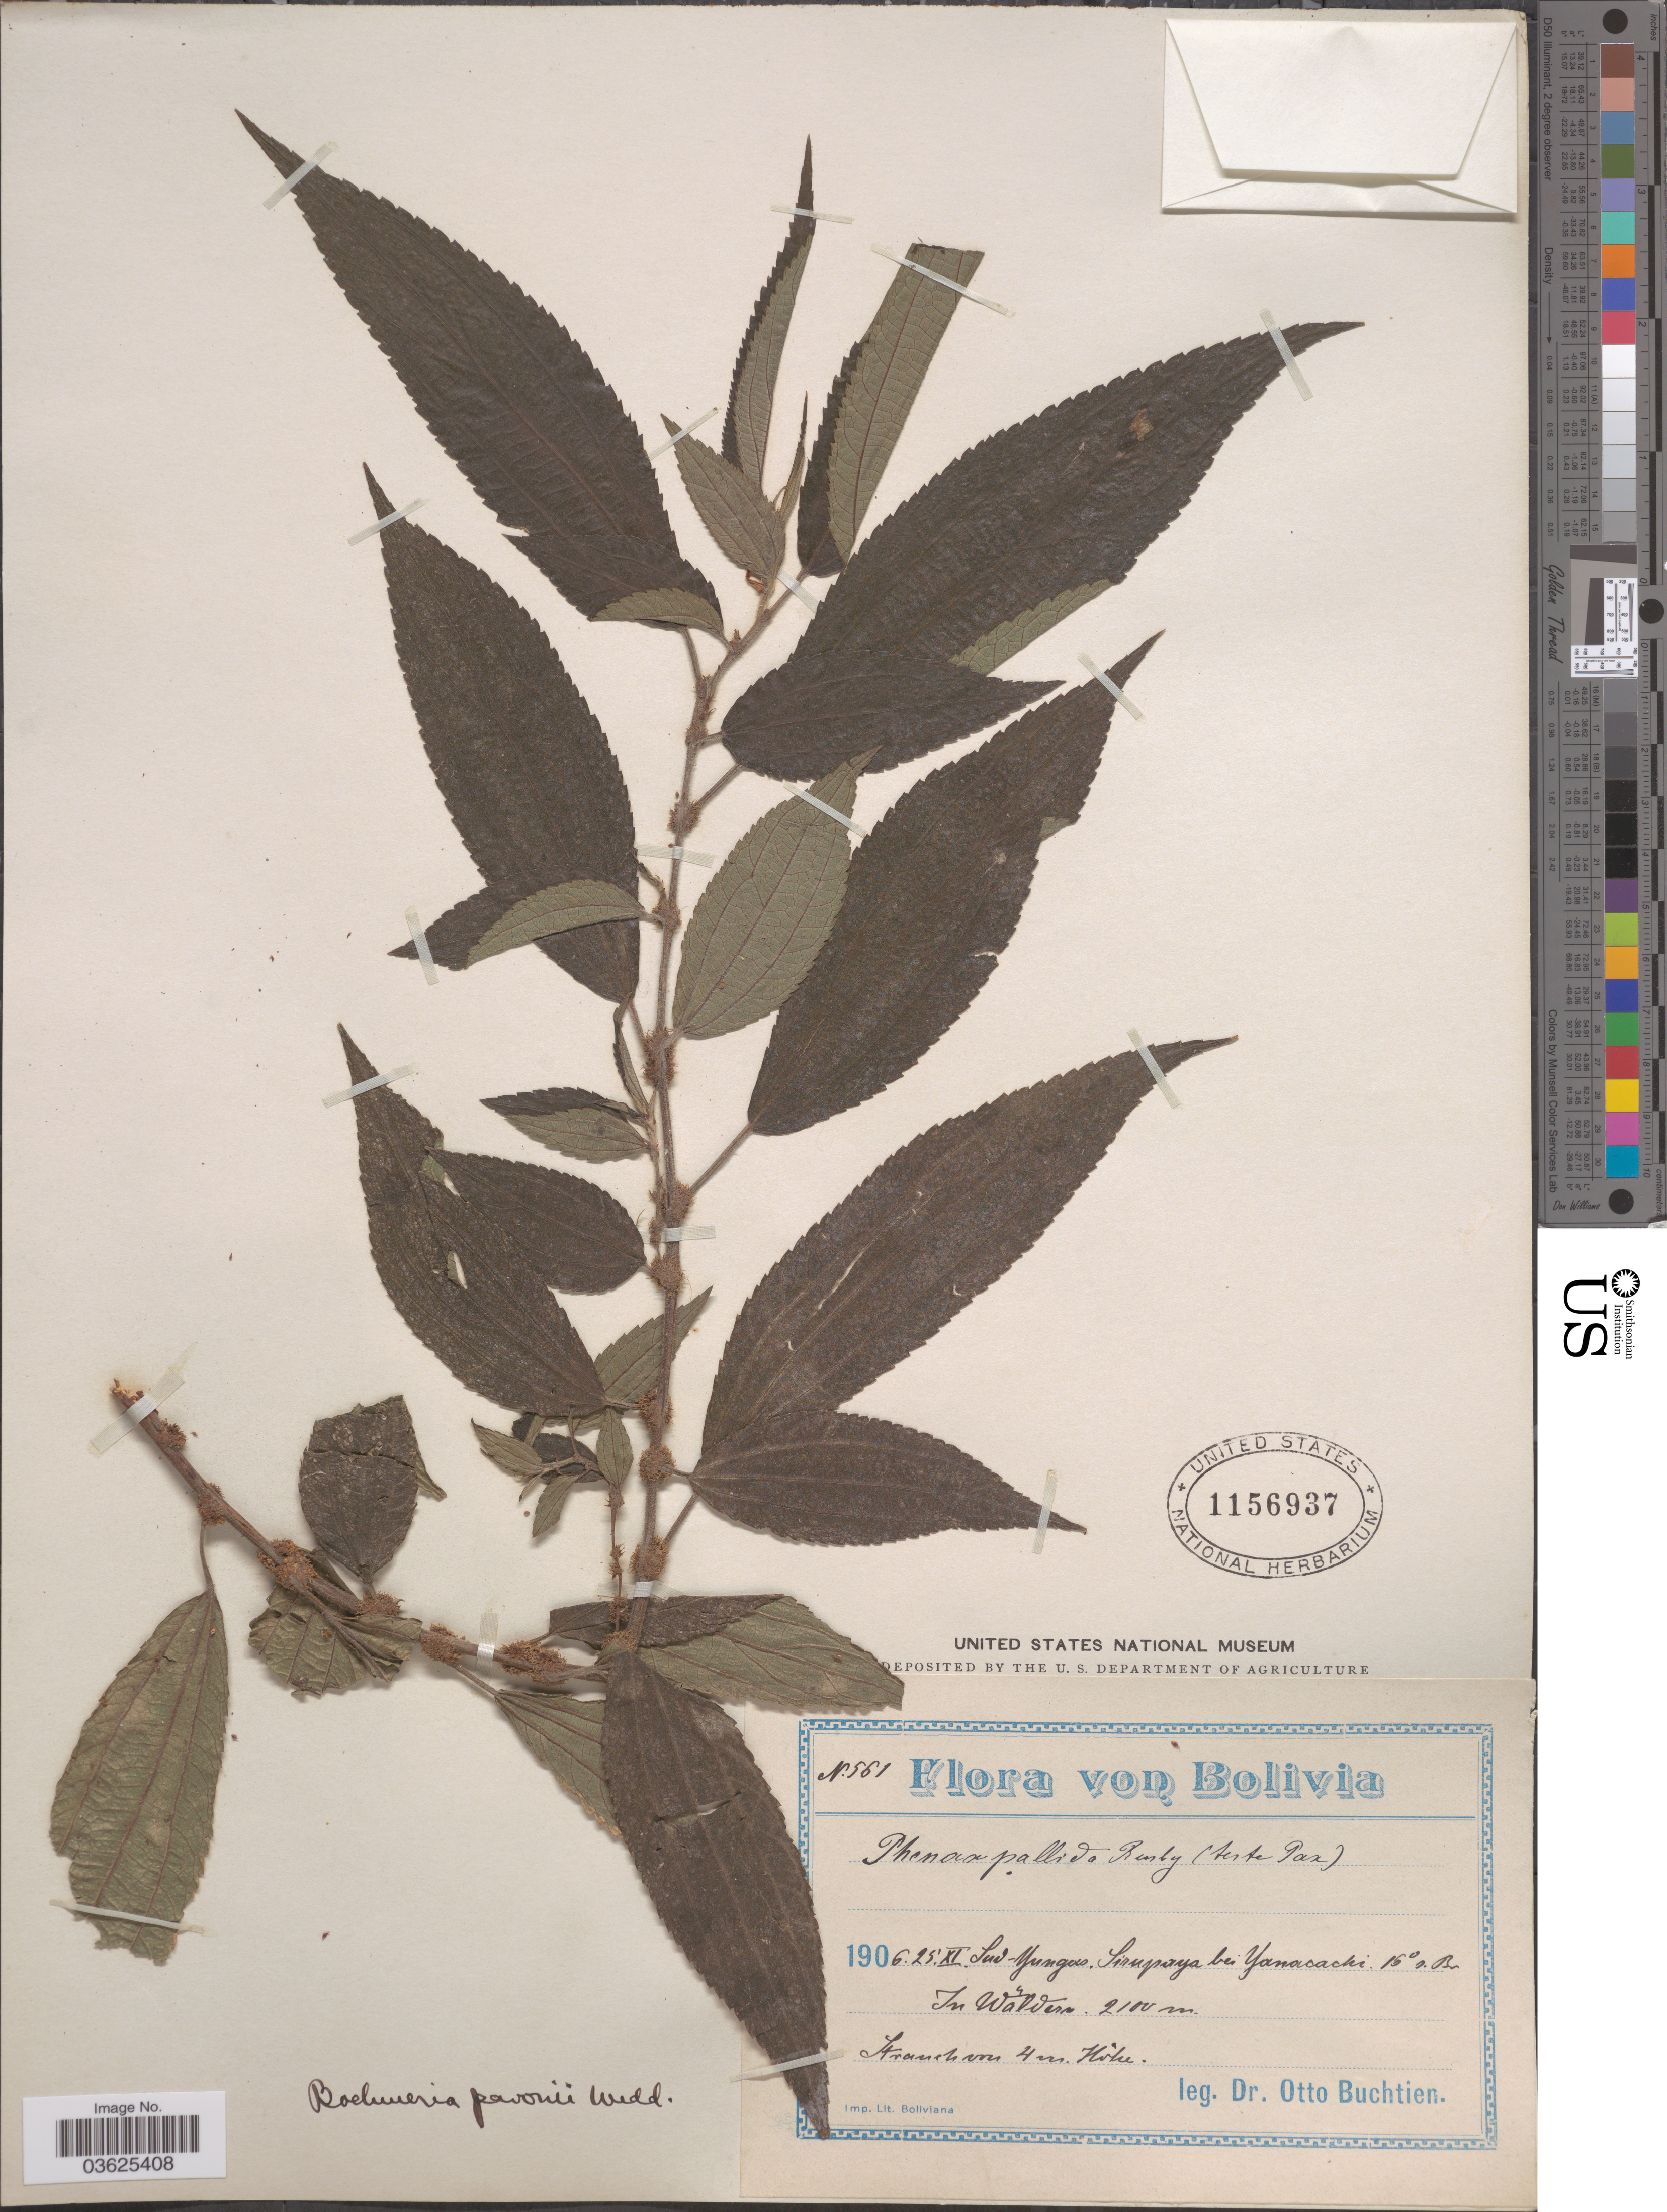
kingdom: Plantae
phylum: Tracheophyta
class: Magnoliopsida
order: Rosales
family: Urticaceae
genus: Boehmeria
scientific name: Boehmeria pavonii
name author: Wedd.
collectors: O. Buchtien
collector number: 561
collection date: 1906-11-25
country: Bolivia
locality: Sud-Yungas. Sirupaya bei Yanacachi 16° s. Br.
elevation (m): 2100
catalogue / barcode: US 1156937